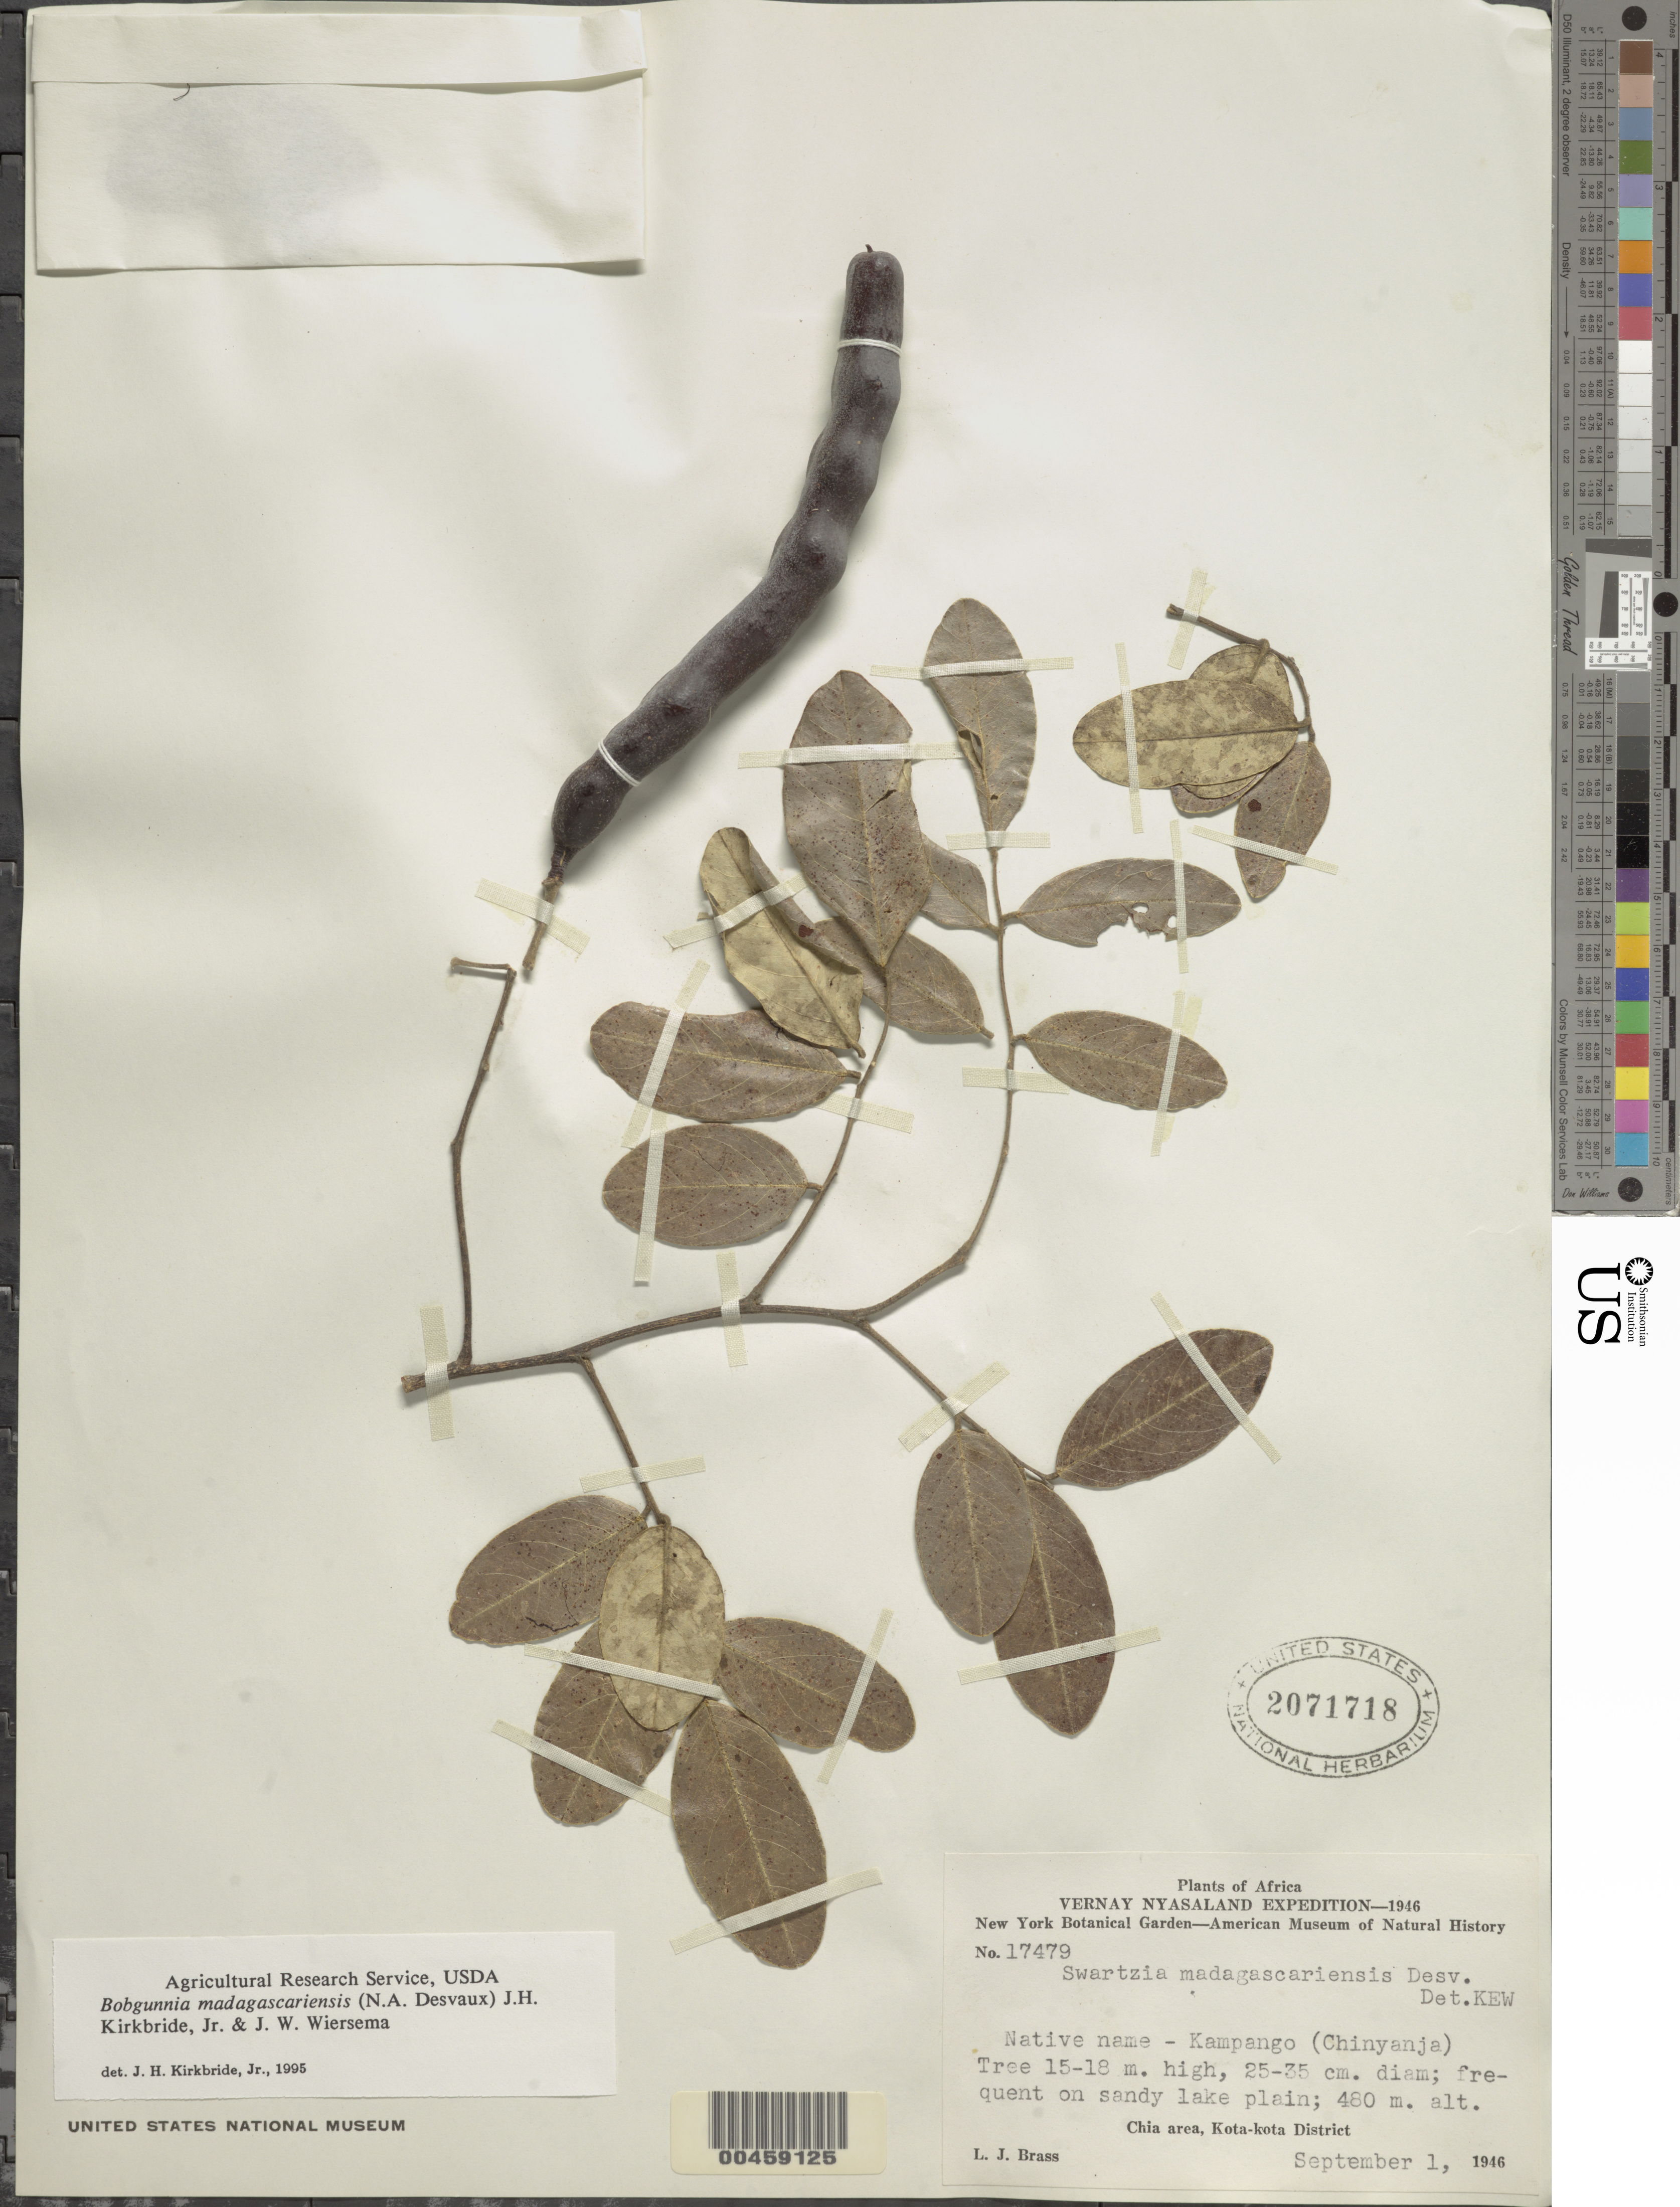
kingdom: Plantae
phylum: Tracheophyta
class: Magnoliopsida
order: Fabales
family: Fabaceae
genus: Bobgunnia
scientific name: Bobgunnia madagascarensis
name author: (Desv.) J.H. Kirkbr. & Wiersema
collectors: L. J. Brass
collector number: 17479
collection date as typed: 01 Sep 1946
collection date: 1946-09-01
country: Malawi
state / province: Central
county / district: Nkhotakota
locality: Chia area, koto kota dist.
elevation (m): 480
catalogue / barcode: US 2071718